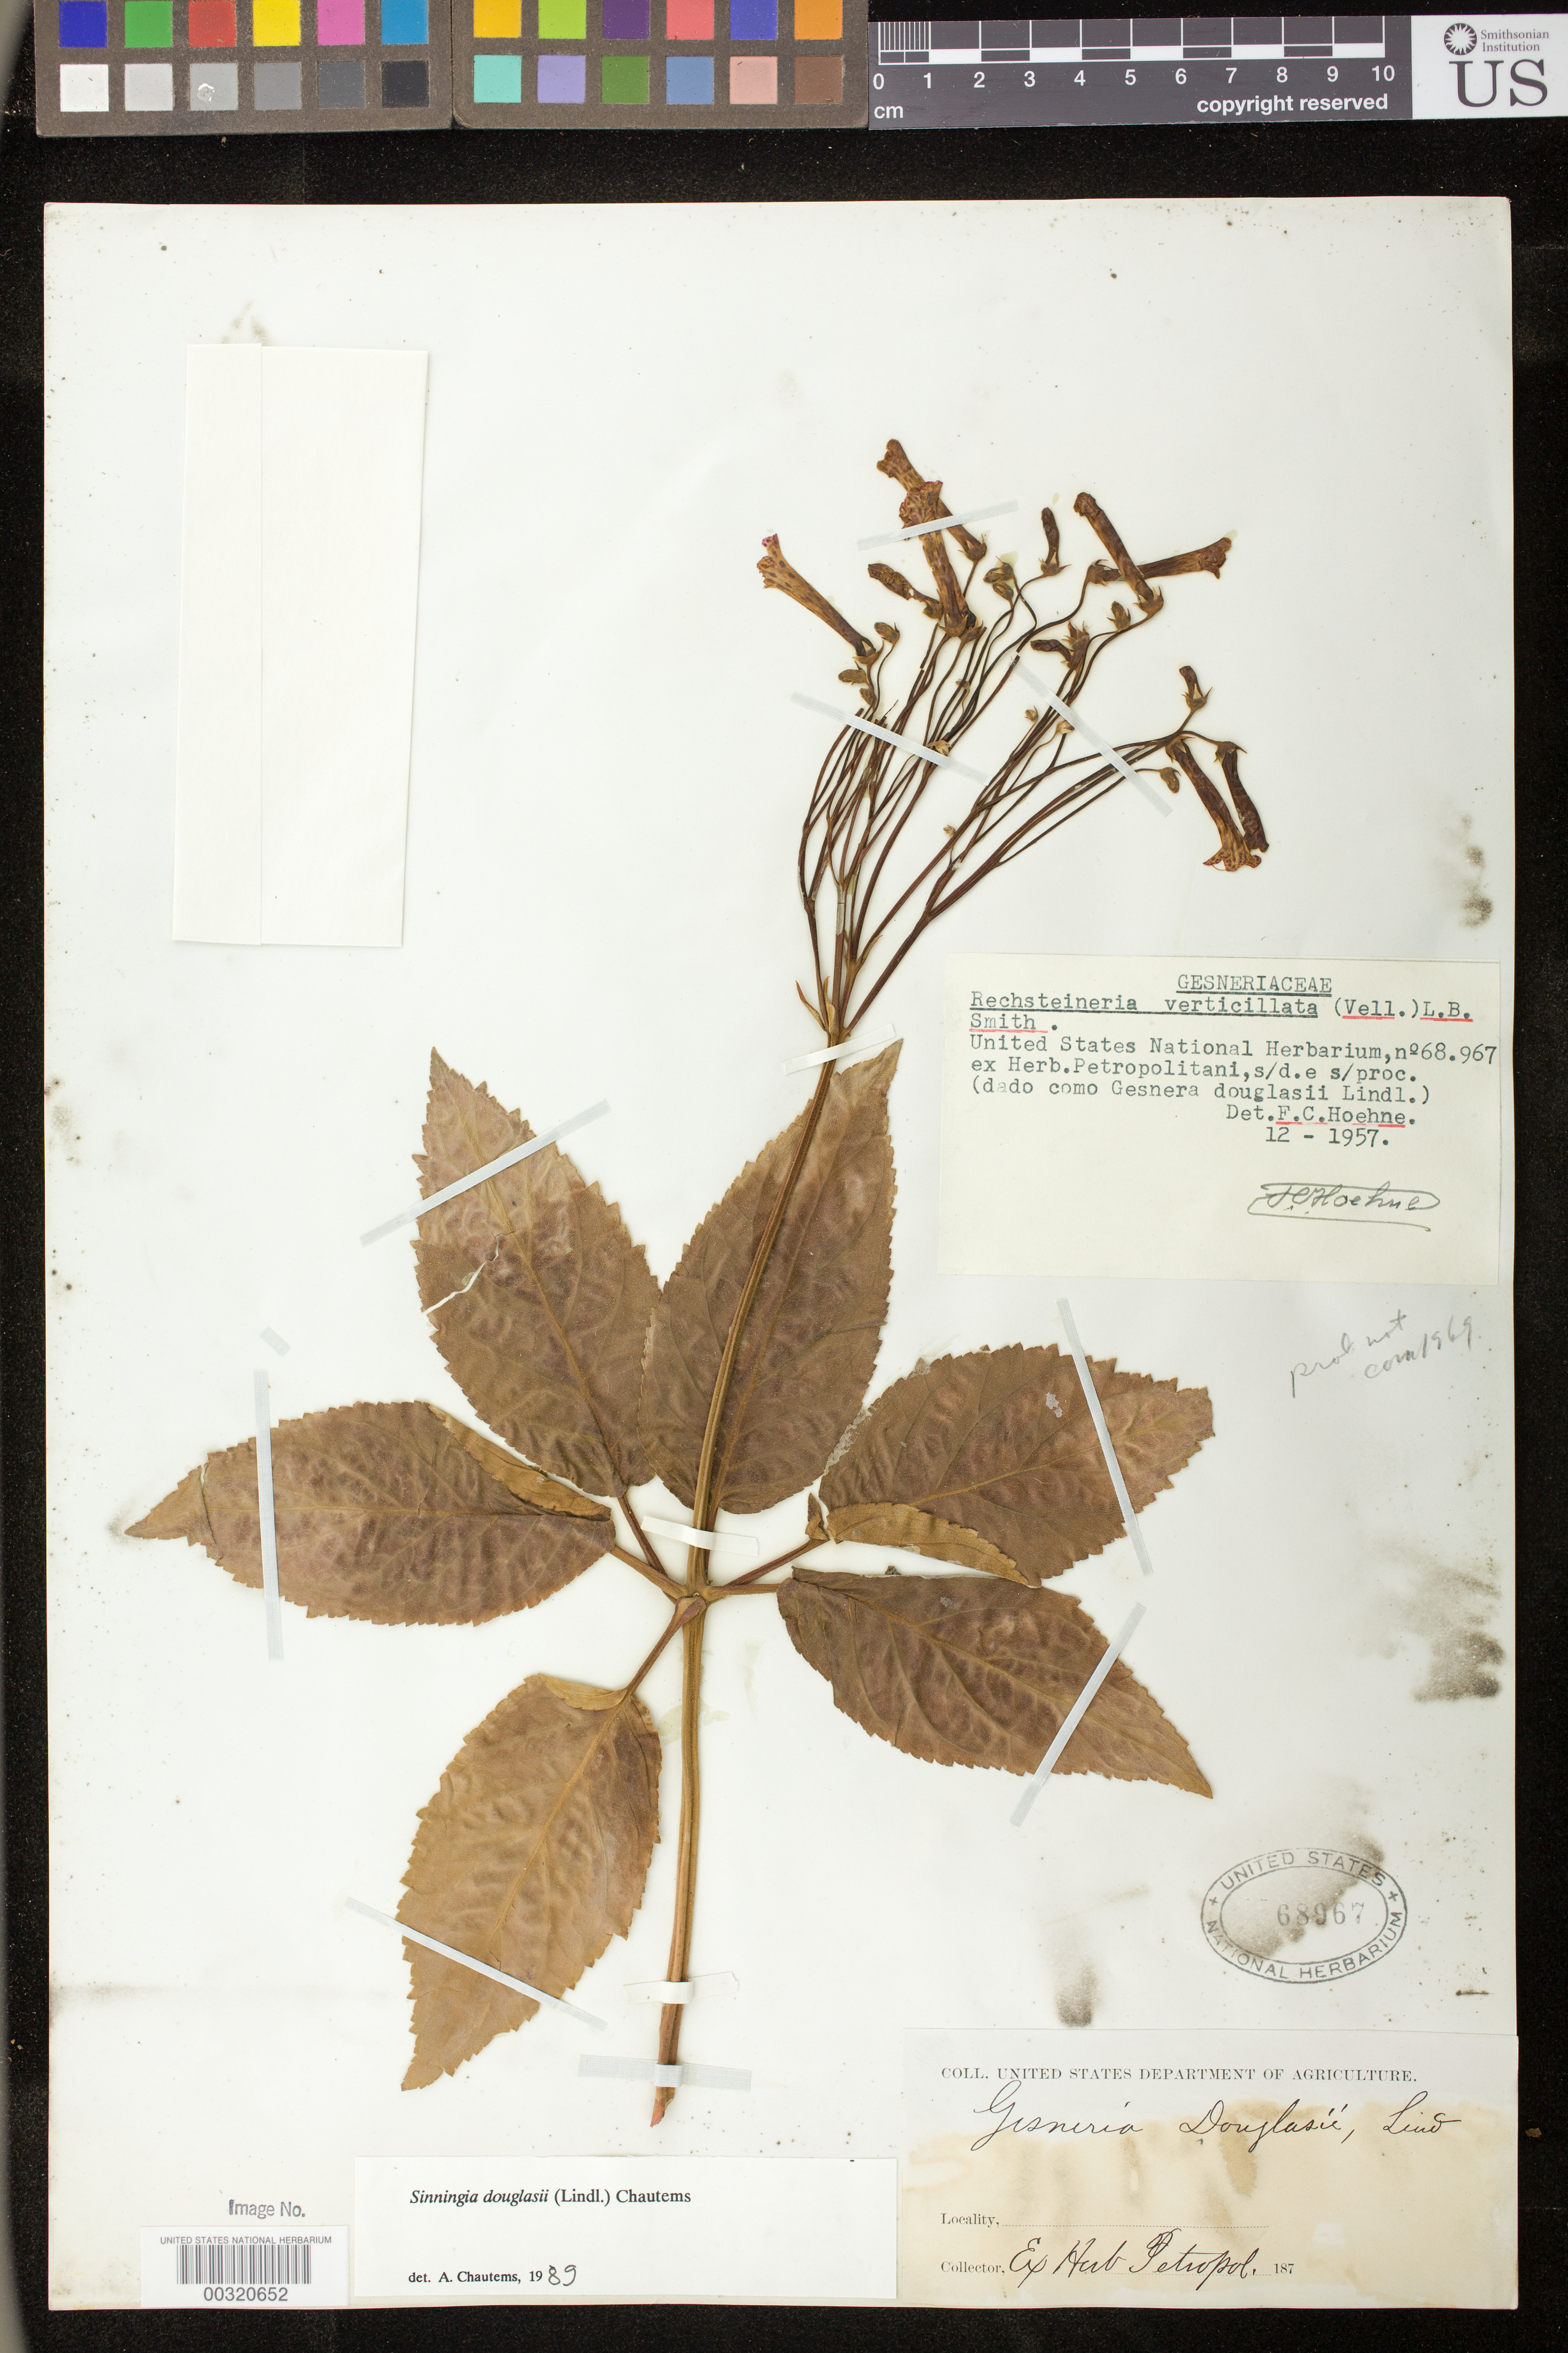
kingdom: Plantae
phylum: Tracheophyta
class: Magnoliopsida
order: Lamiales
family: Gesneriaceae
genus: Sinningia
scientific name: Sinningia douglasii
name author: (Lindl.) Chautems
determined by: Chautems, A. P.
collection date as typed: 187-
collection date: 1870/1879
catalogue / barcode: US 68967